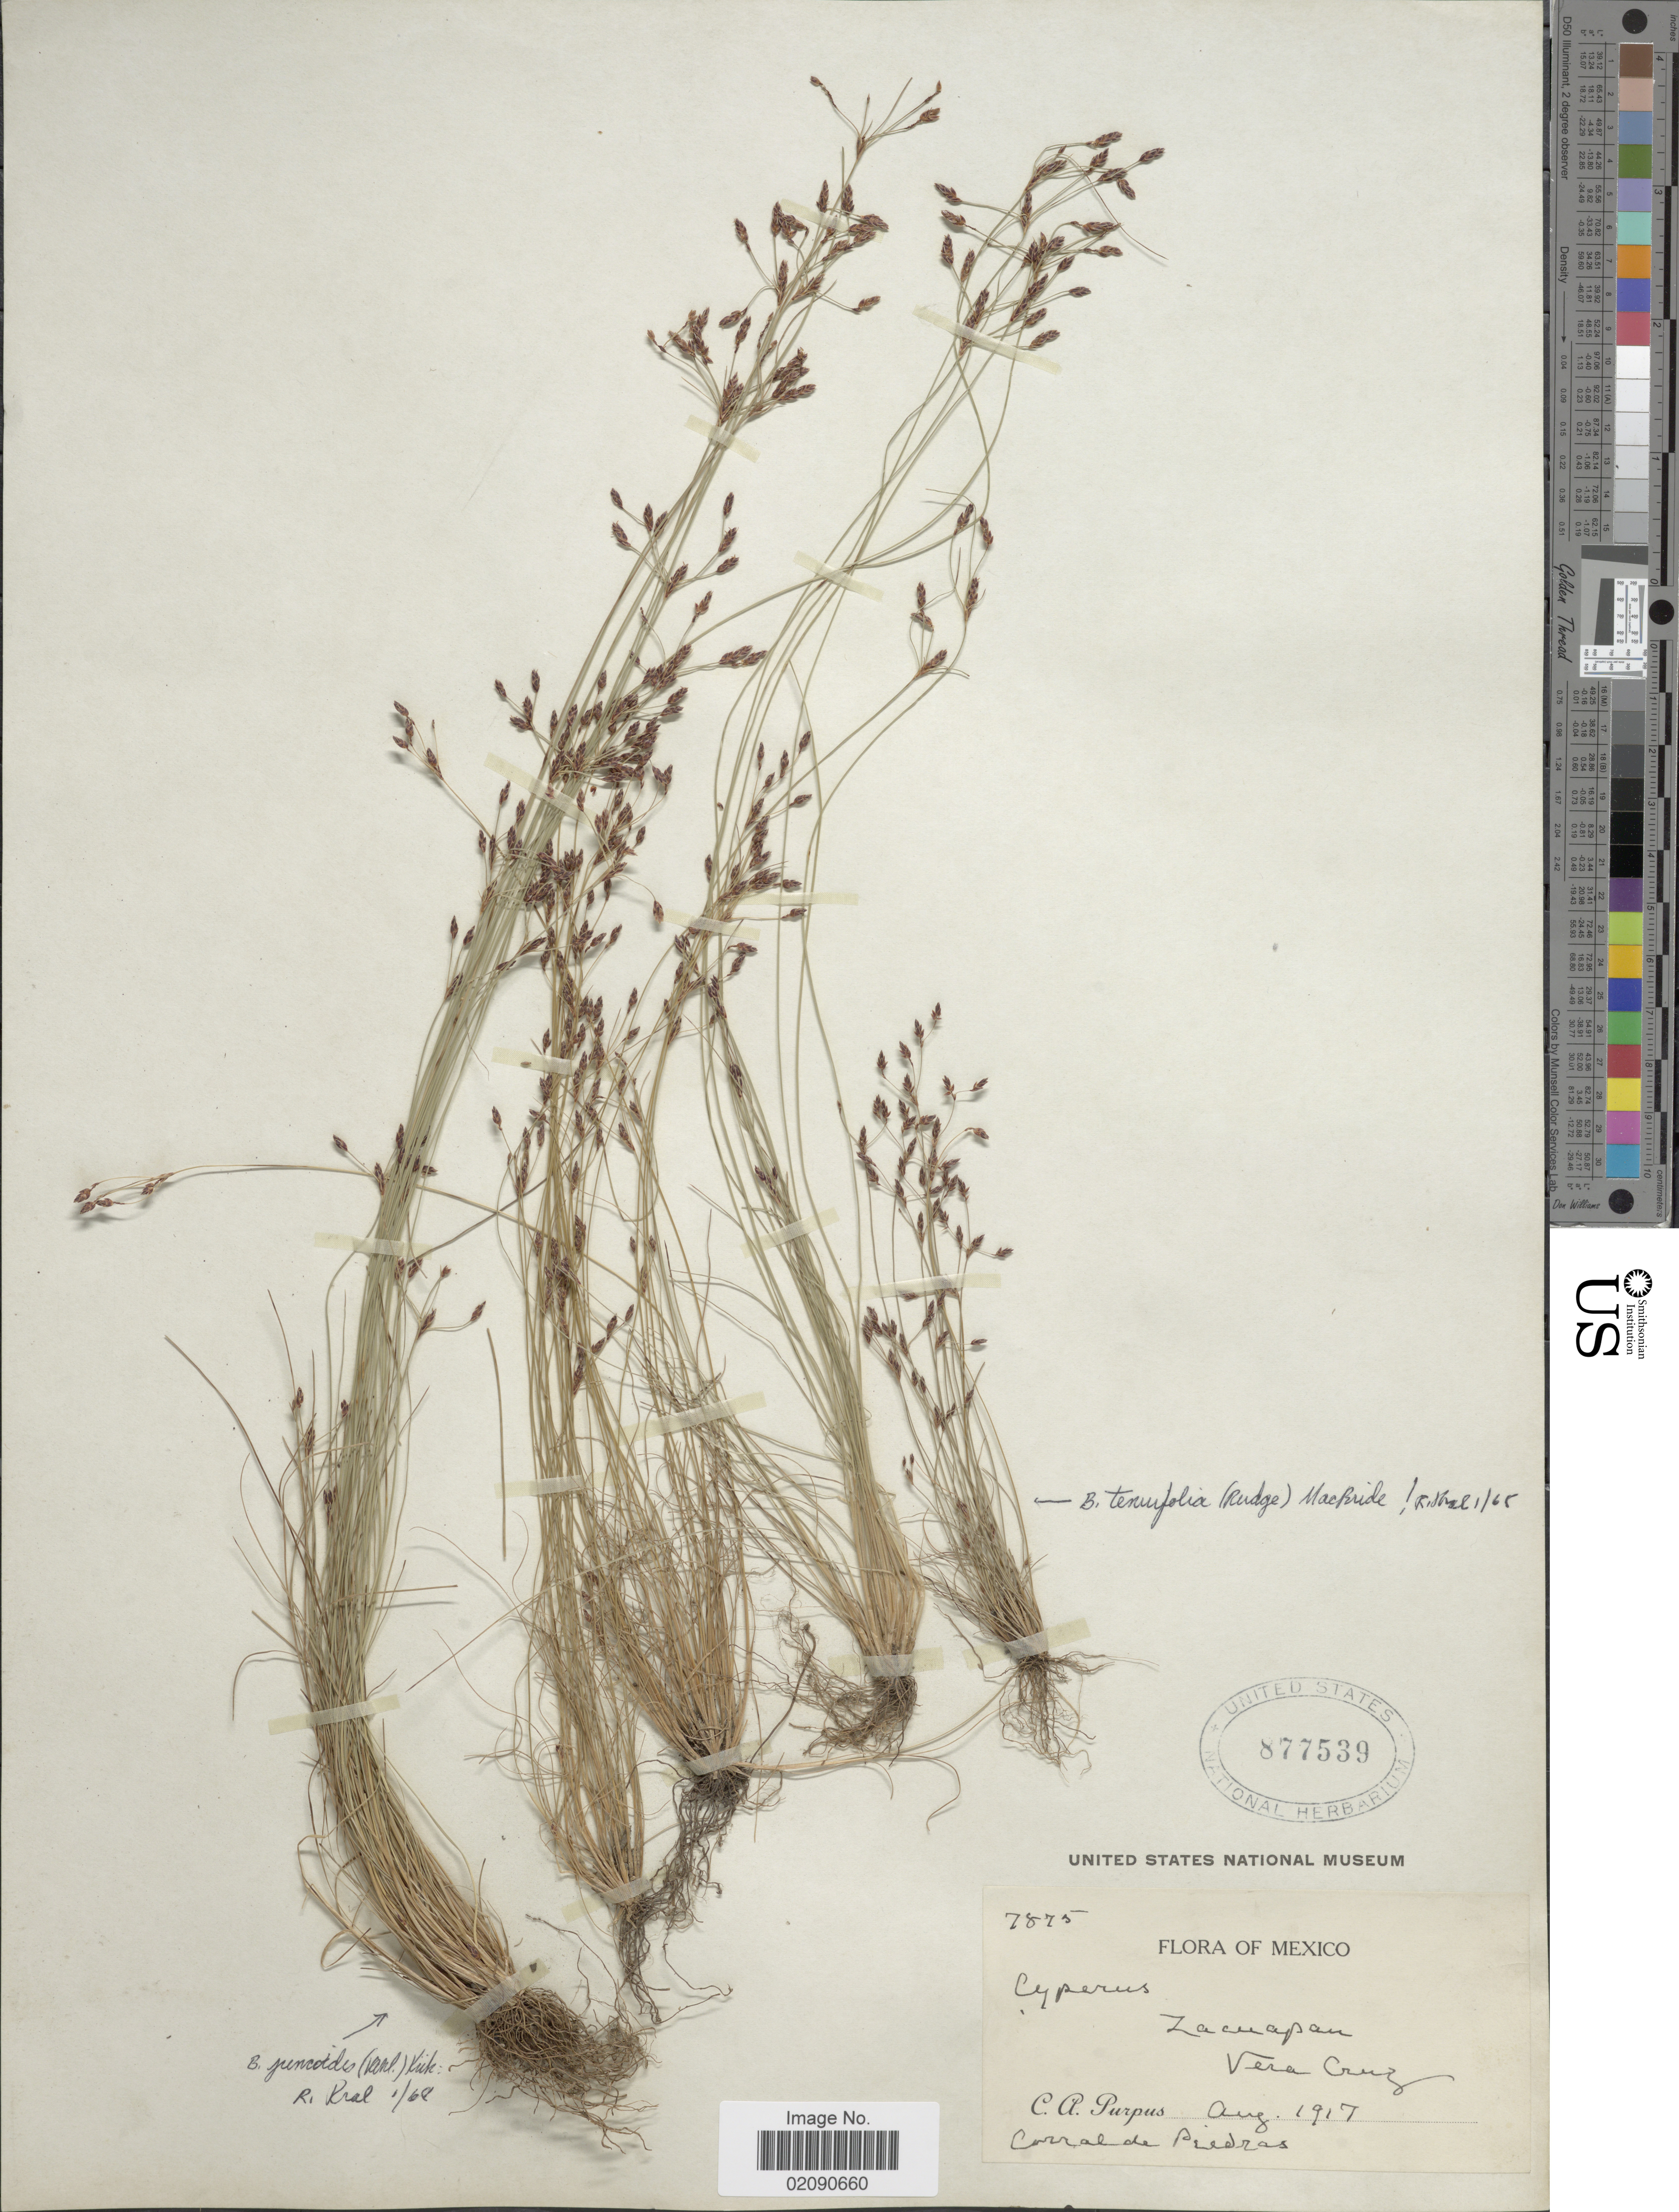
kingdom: Plantae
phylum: Tracheophyta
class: Liliopsida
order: Poales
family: Cyperaceae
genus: Bulbostylis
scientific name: Bulbostylis juncoides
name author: (Vahl) Kük. ex Herter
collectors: C. A. Purpus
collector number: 7875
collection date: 1917-08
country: Mexico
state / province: Veracruz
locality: Zacuapan, Vera Cruz. Corral de Piedras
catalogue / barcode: US 877539